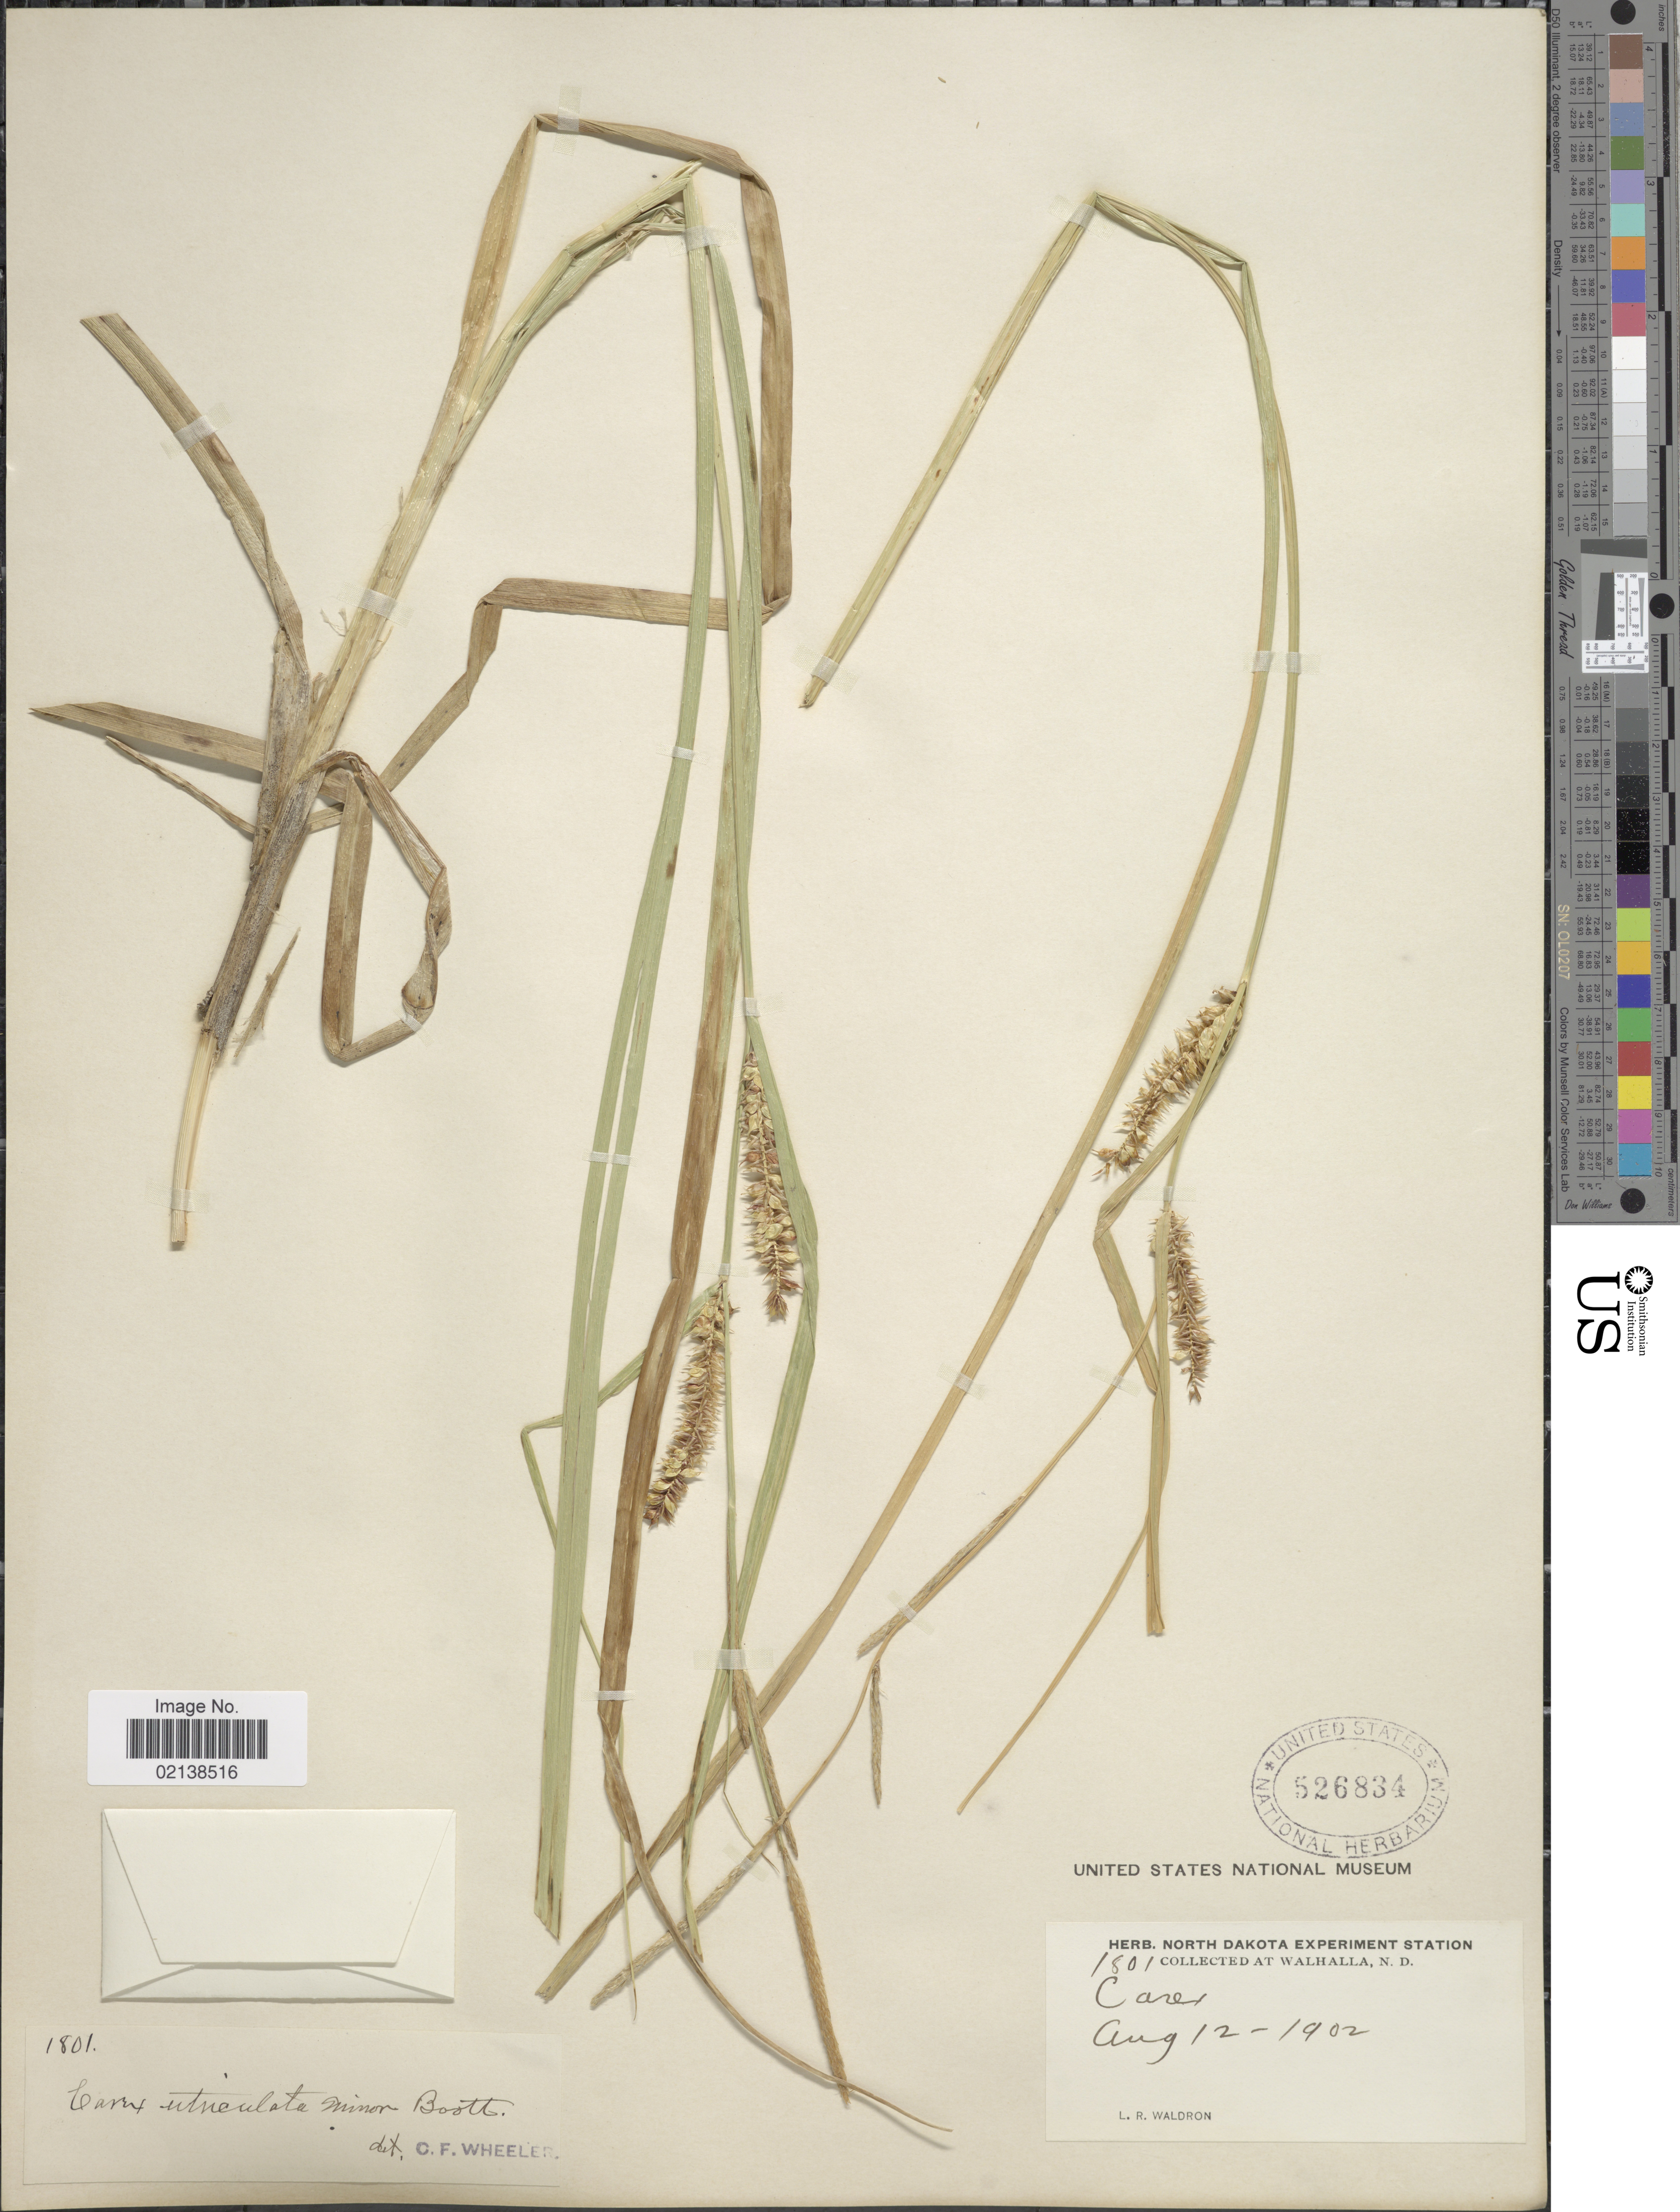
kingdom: Plantae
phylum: Tracheophyta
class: Liliopsida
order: Poales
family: Cyperaceae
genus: Carex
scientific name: Carex utriculata var. minor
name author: Boott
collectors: L. Waldron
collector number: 1801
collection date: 1902-08-12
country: United States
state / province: North Dakota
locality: Walhalla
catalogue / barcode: US 526834